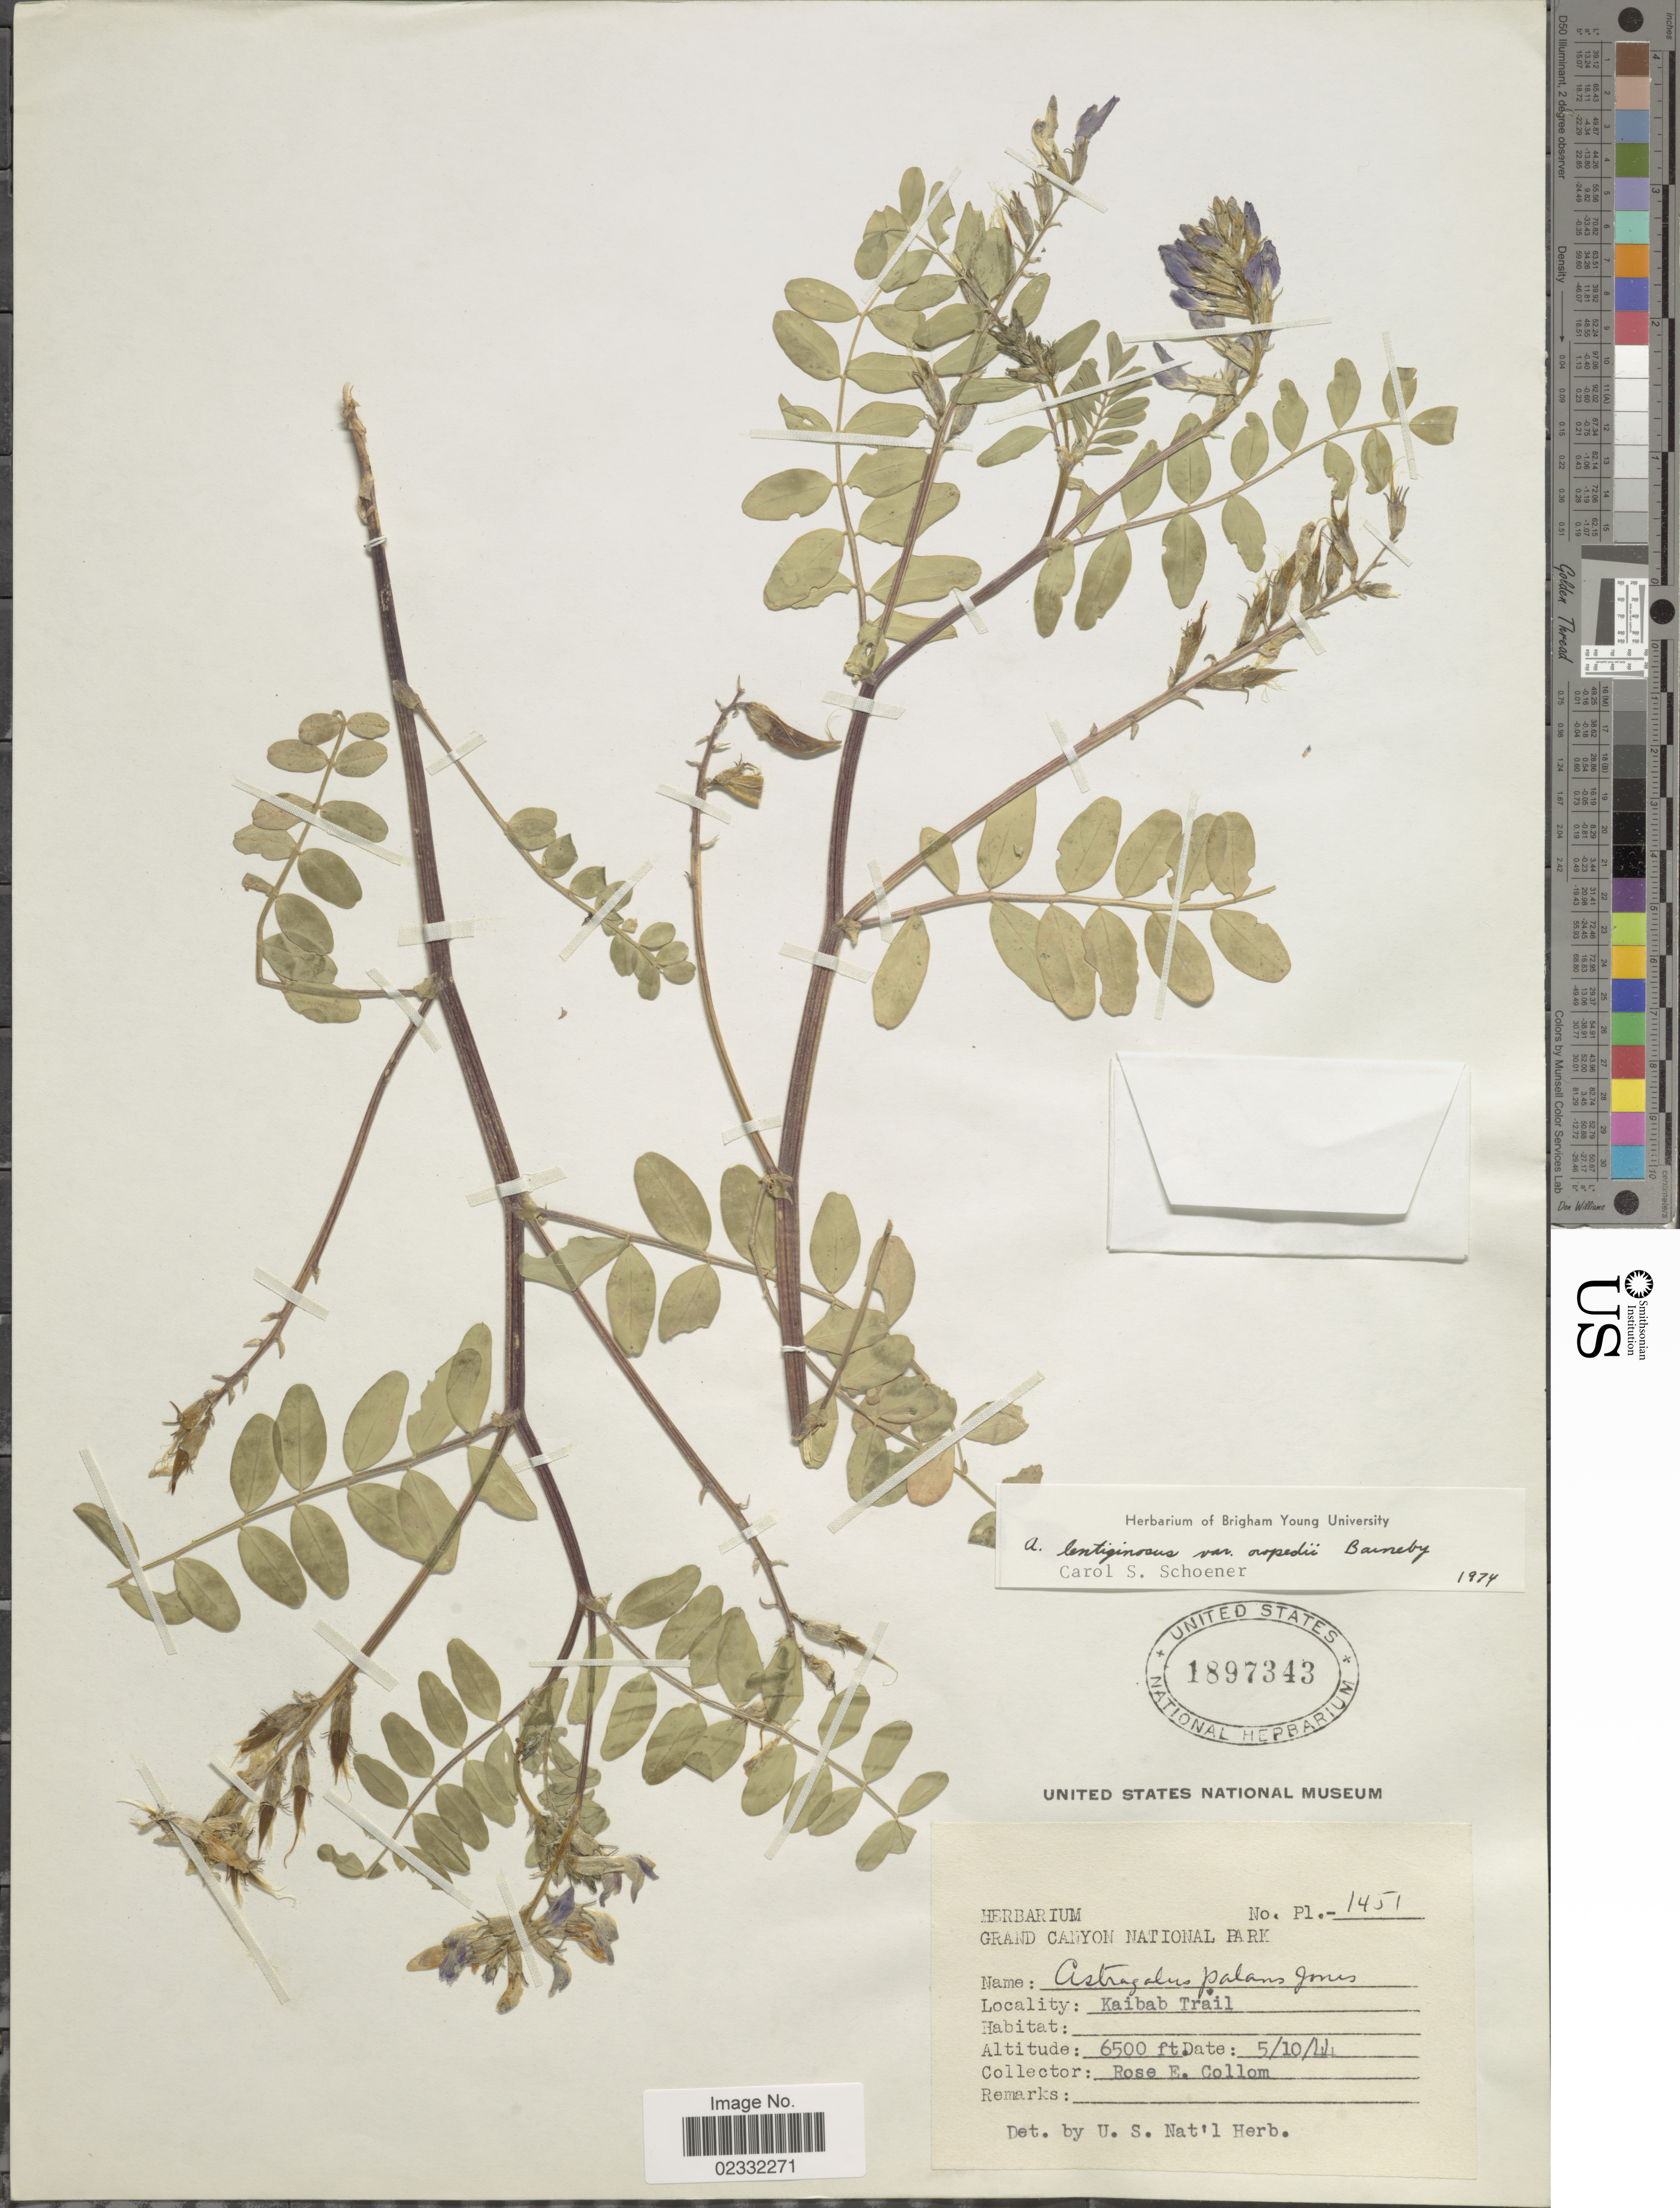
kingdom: Plantae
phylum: Tracheophyta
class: Magnoliopsida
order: Fabales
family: Fabaceae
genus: Astragalus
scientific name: Astragalus lentiginosus var. oropedii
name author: Barneby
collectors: R. E. Collom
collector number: Pl.-1451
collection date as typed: Transcribed d/m/y: 5/10/44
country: United States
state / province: Arizona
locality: Kaibab Trail.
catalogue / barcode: US 1897343